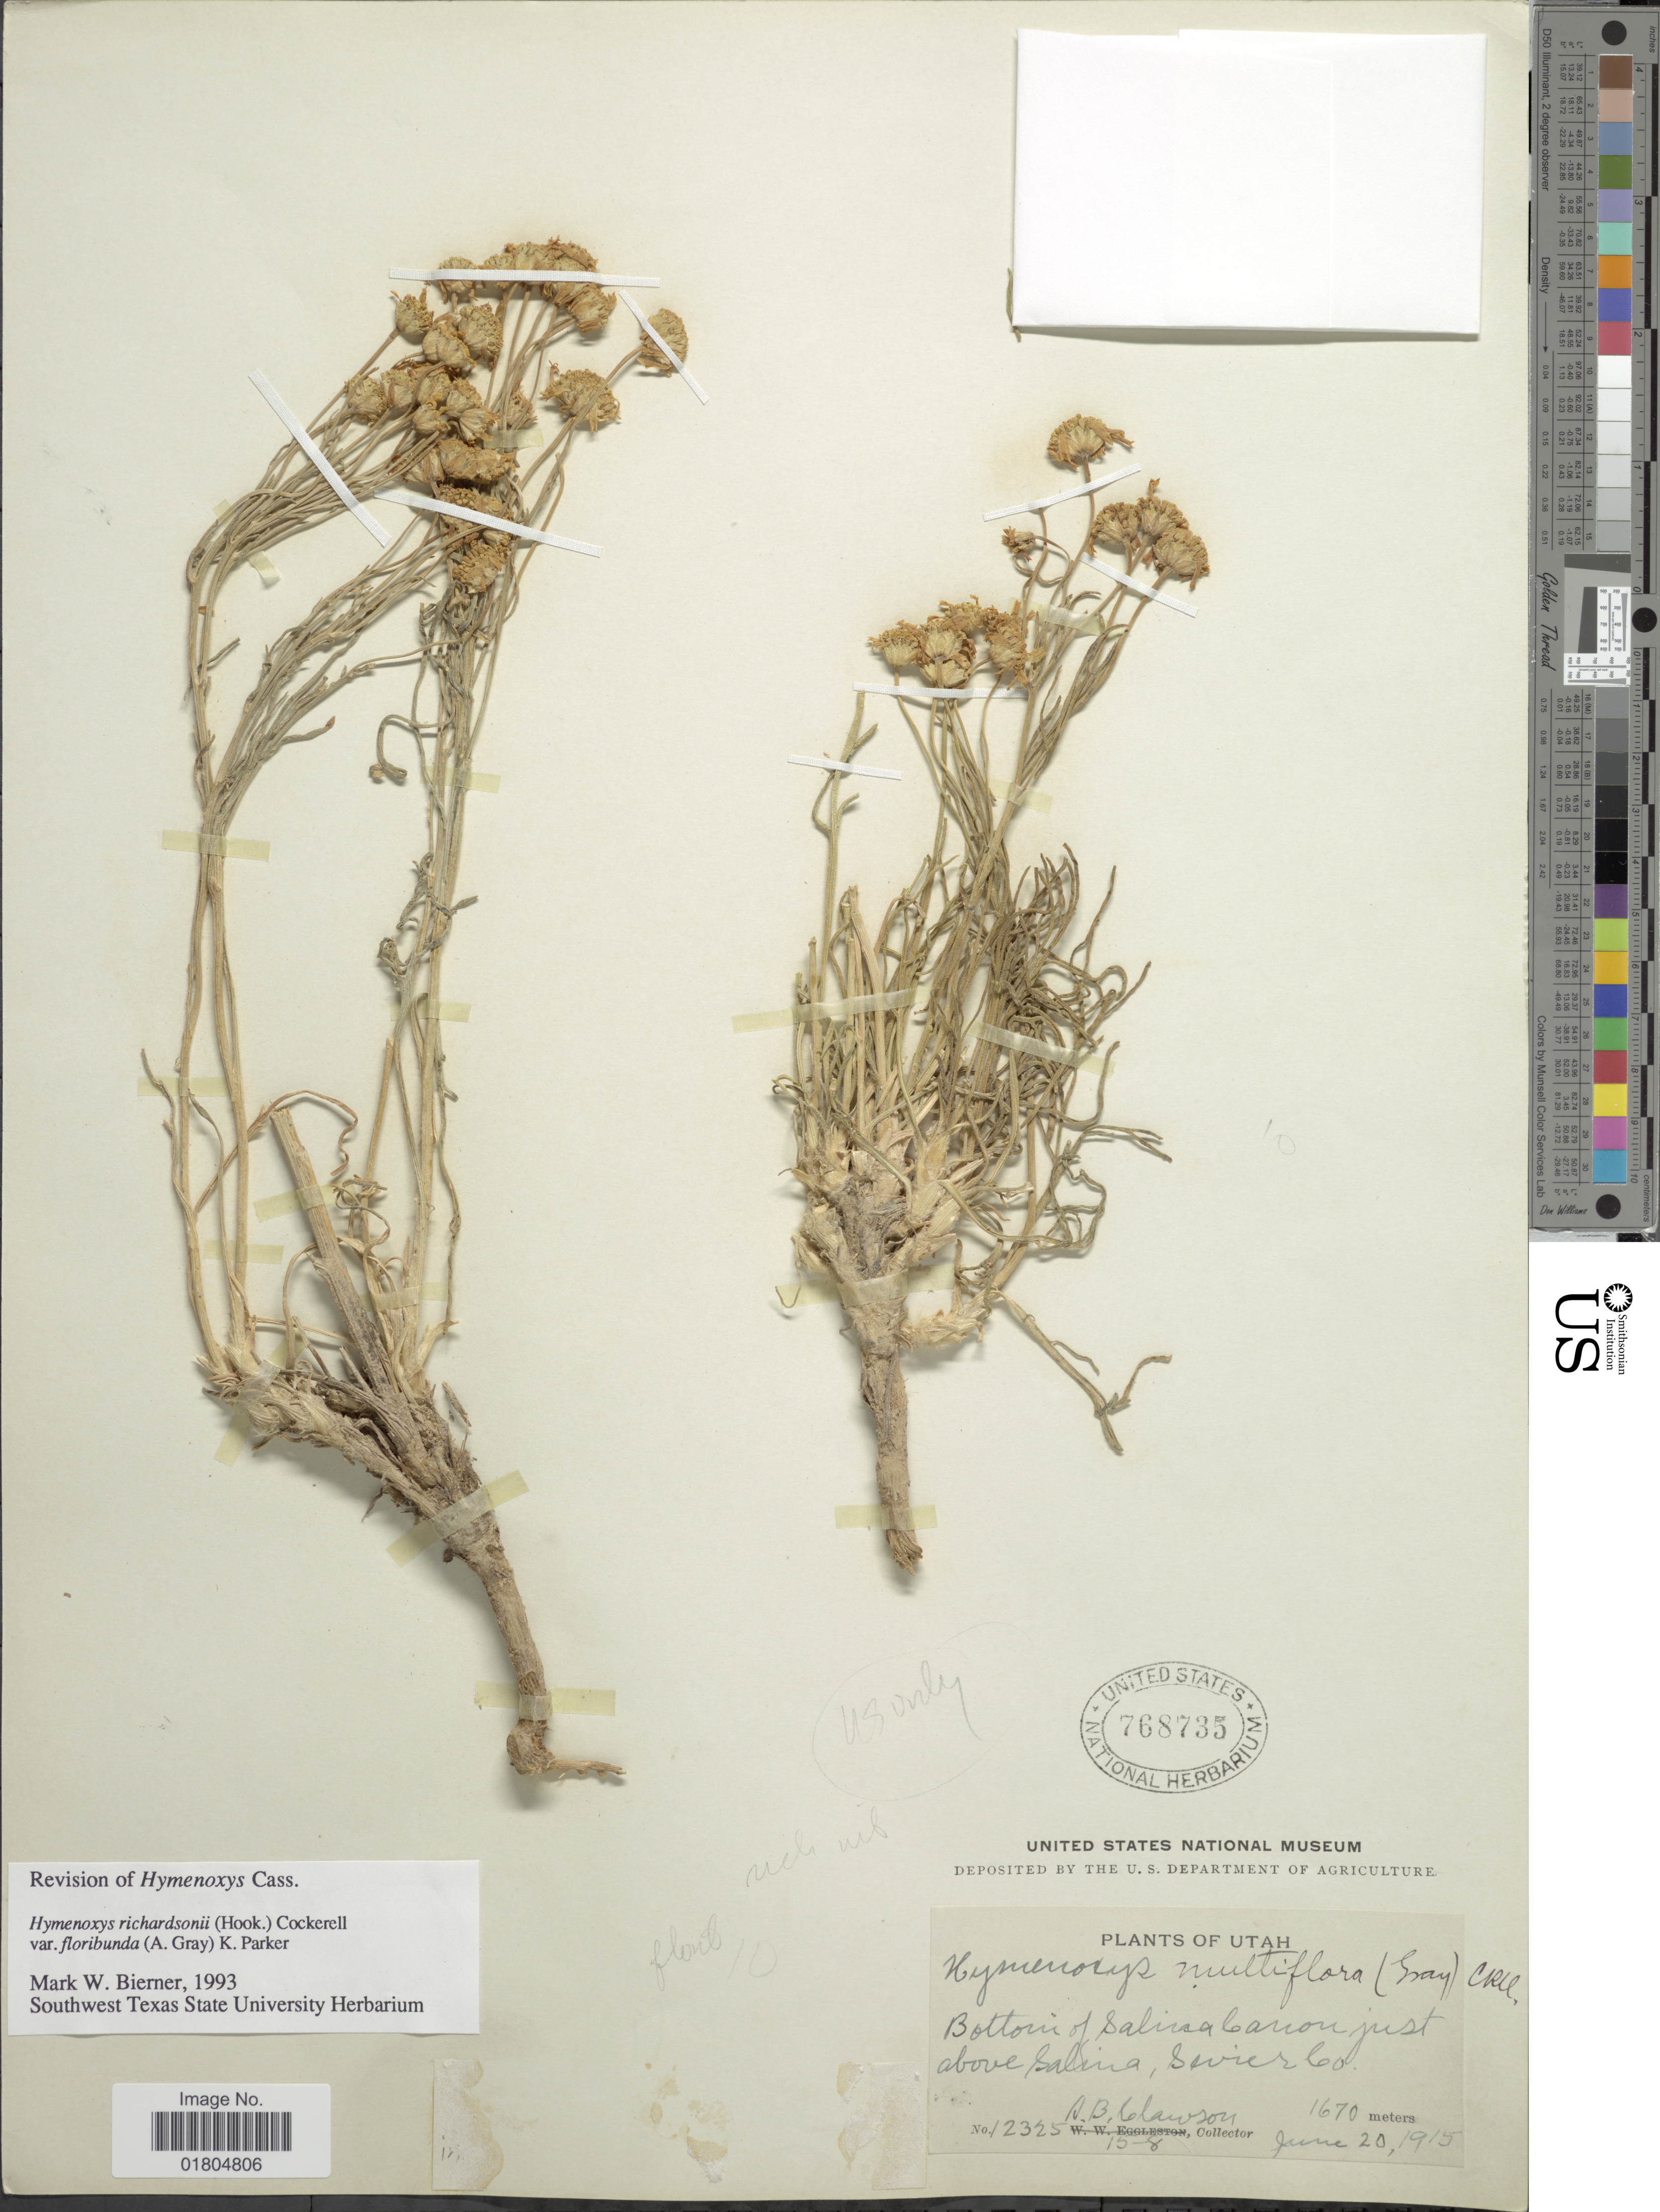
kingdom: Plantae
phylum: Tracheophyta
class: Magnoliopsida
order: Asterales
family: Asteraceae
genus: Hymenoxys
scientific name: Hymenoxys richardsonii var. floribunda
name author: (A. Gray) K.F. Parker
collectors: A. Clawson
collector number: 12325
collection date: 1915-06-20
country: United States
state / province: Utah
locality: Bottom of Salina Canon, just above Salina, Sevier Co.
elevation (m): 1670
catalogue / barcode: US 768735